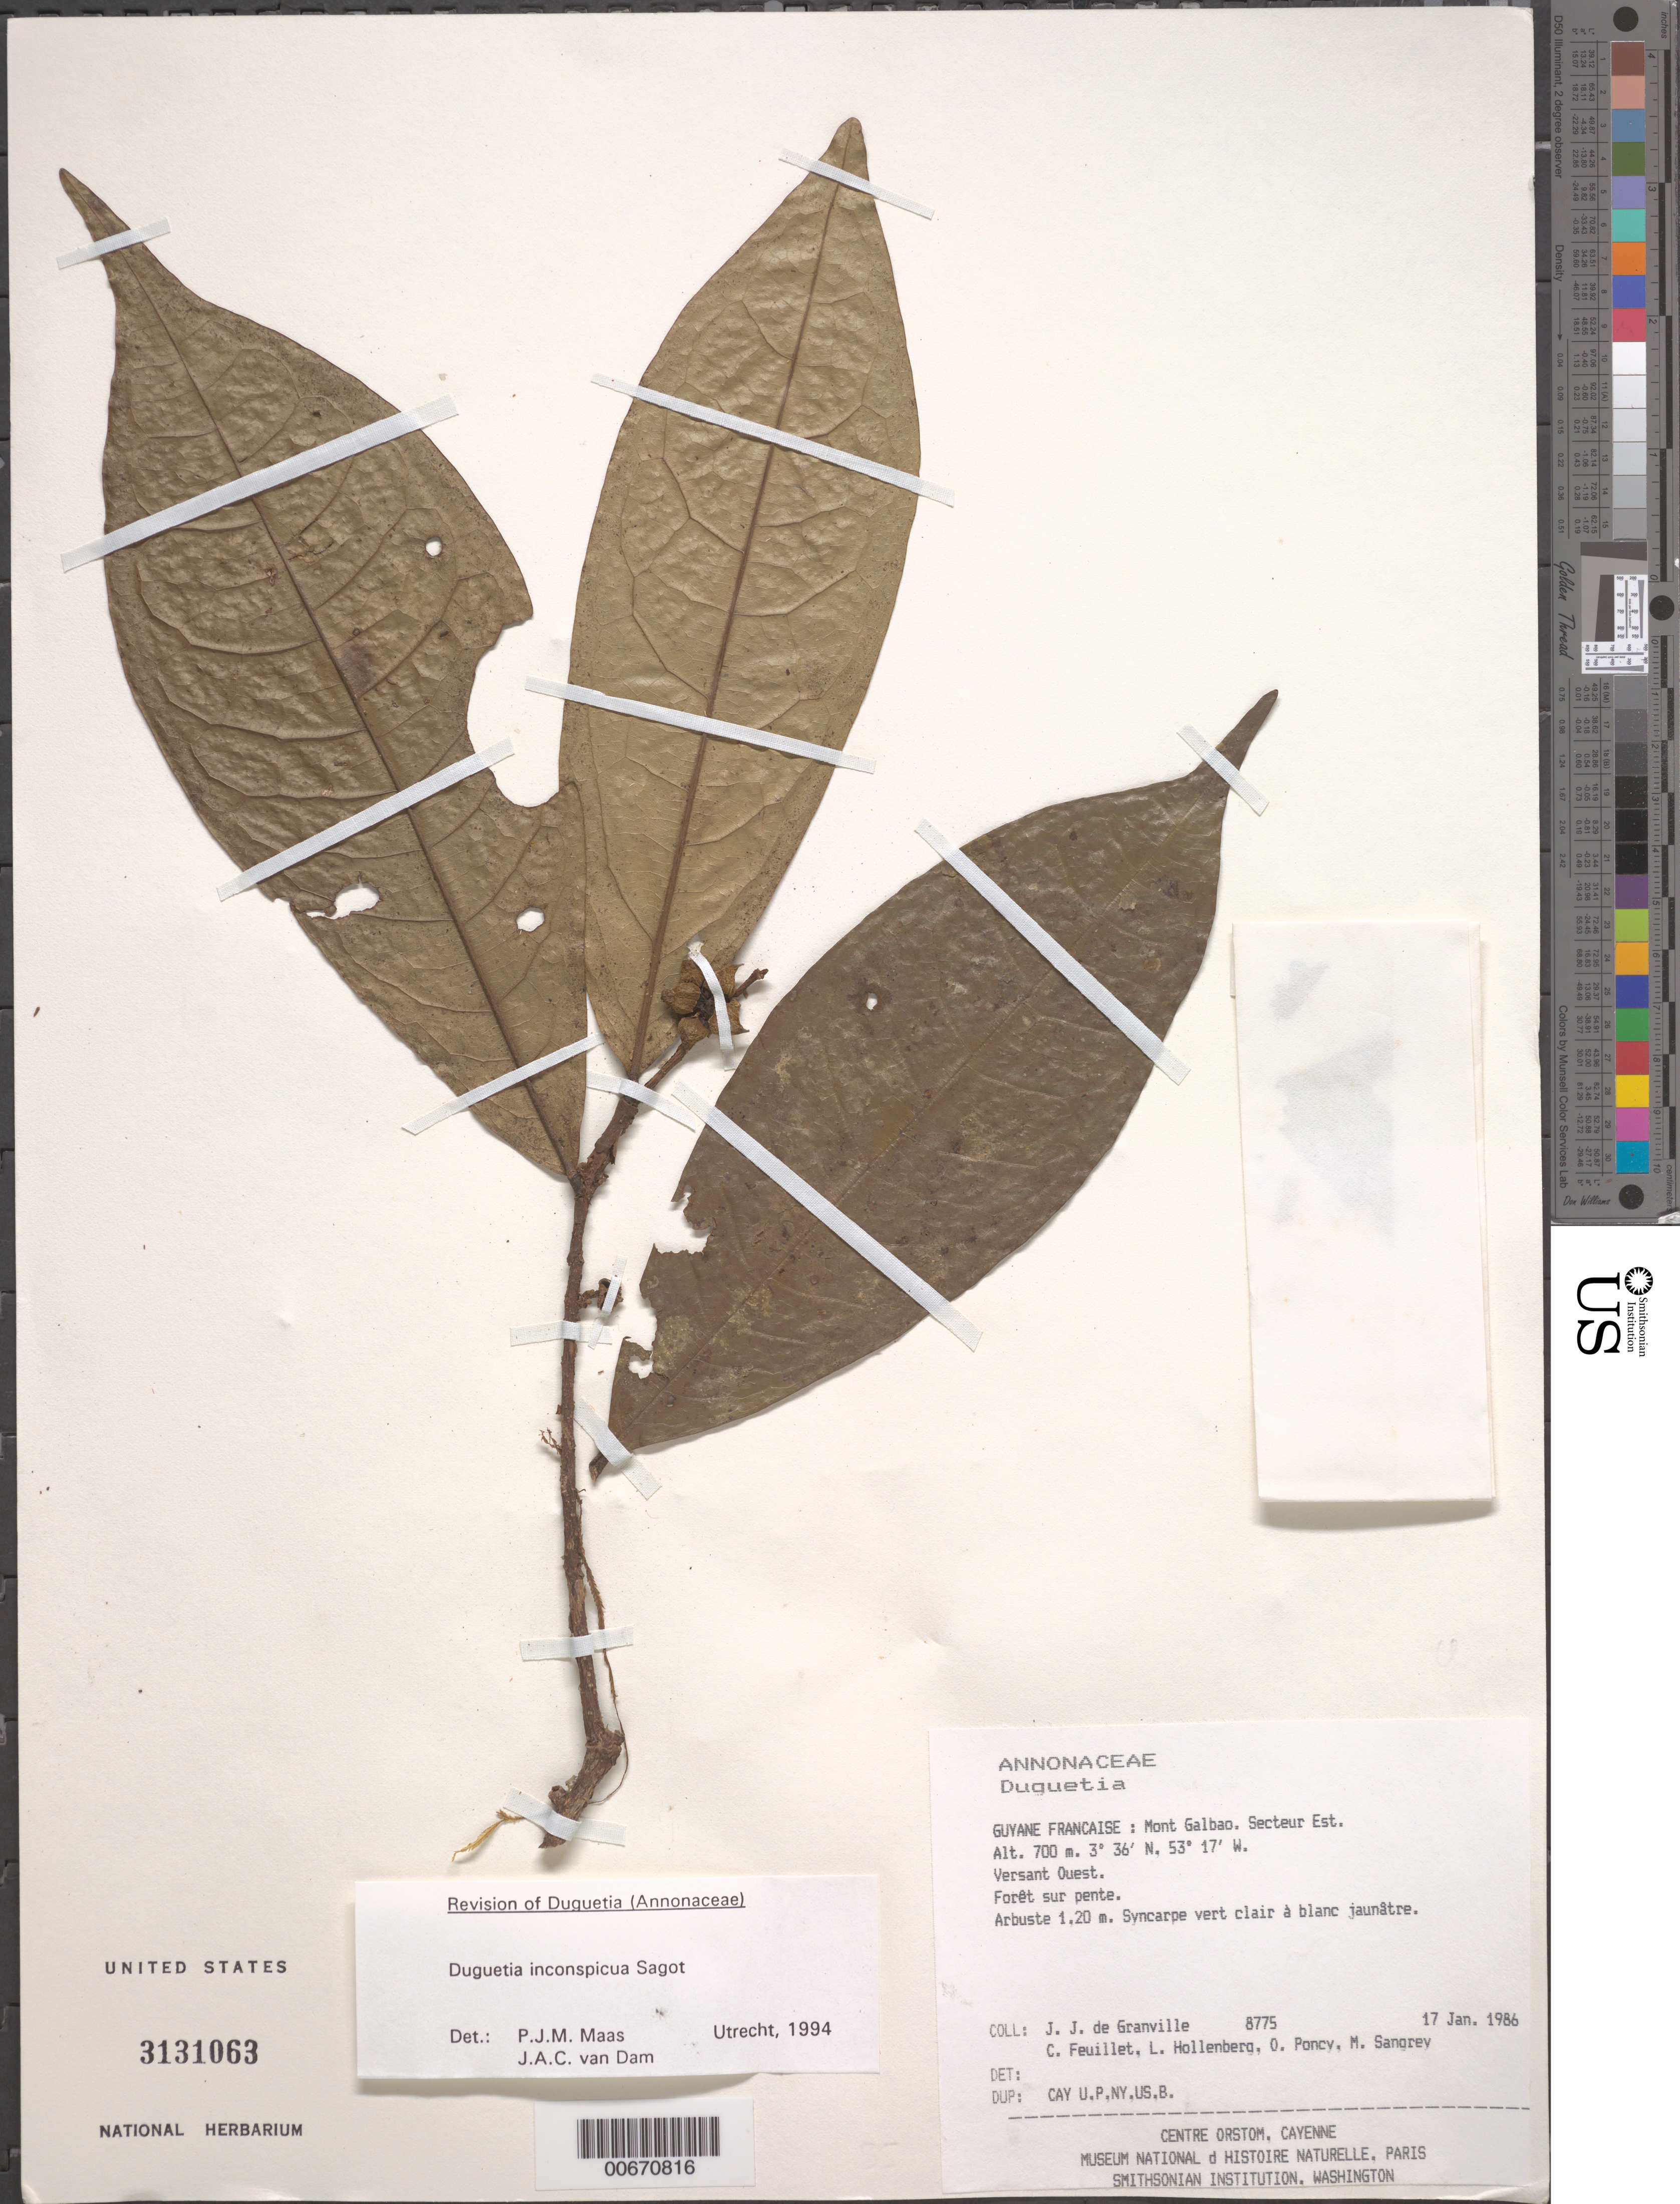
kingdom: Plantae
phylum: Tracheophyta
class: Magnoliopsida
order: Magnoliales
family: Annonaceae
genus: Duguetia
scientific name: Duguetia inconspicua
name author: Sagot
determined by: Maas, P. J.; Dam, J. A.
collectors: J.-J. de Granville, C. Feuillet, L. Hollenberg, O. Poncy & M. S. Sangrey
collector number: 8775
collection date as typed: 17-Jan-86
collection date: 1986-01-17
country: French Guiana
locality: Mont Galbao. Secteur Est. Versant Ouest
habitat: Forêt sur pente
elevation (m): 700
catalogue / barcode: US 3131063